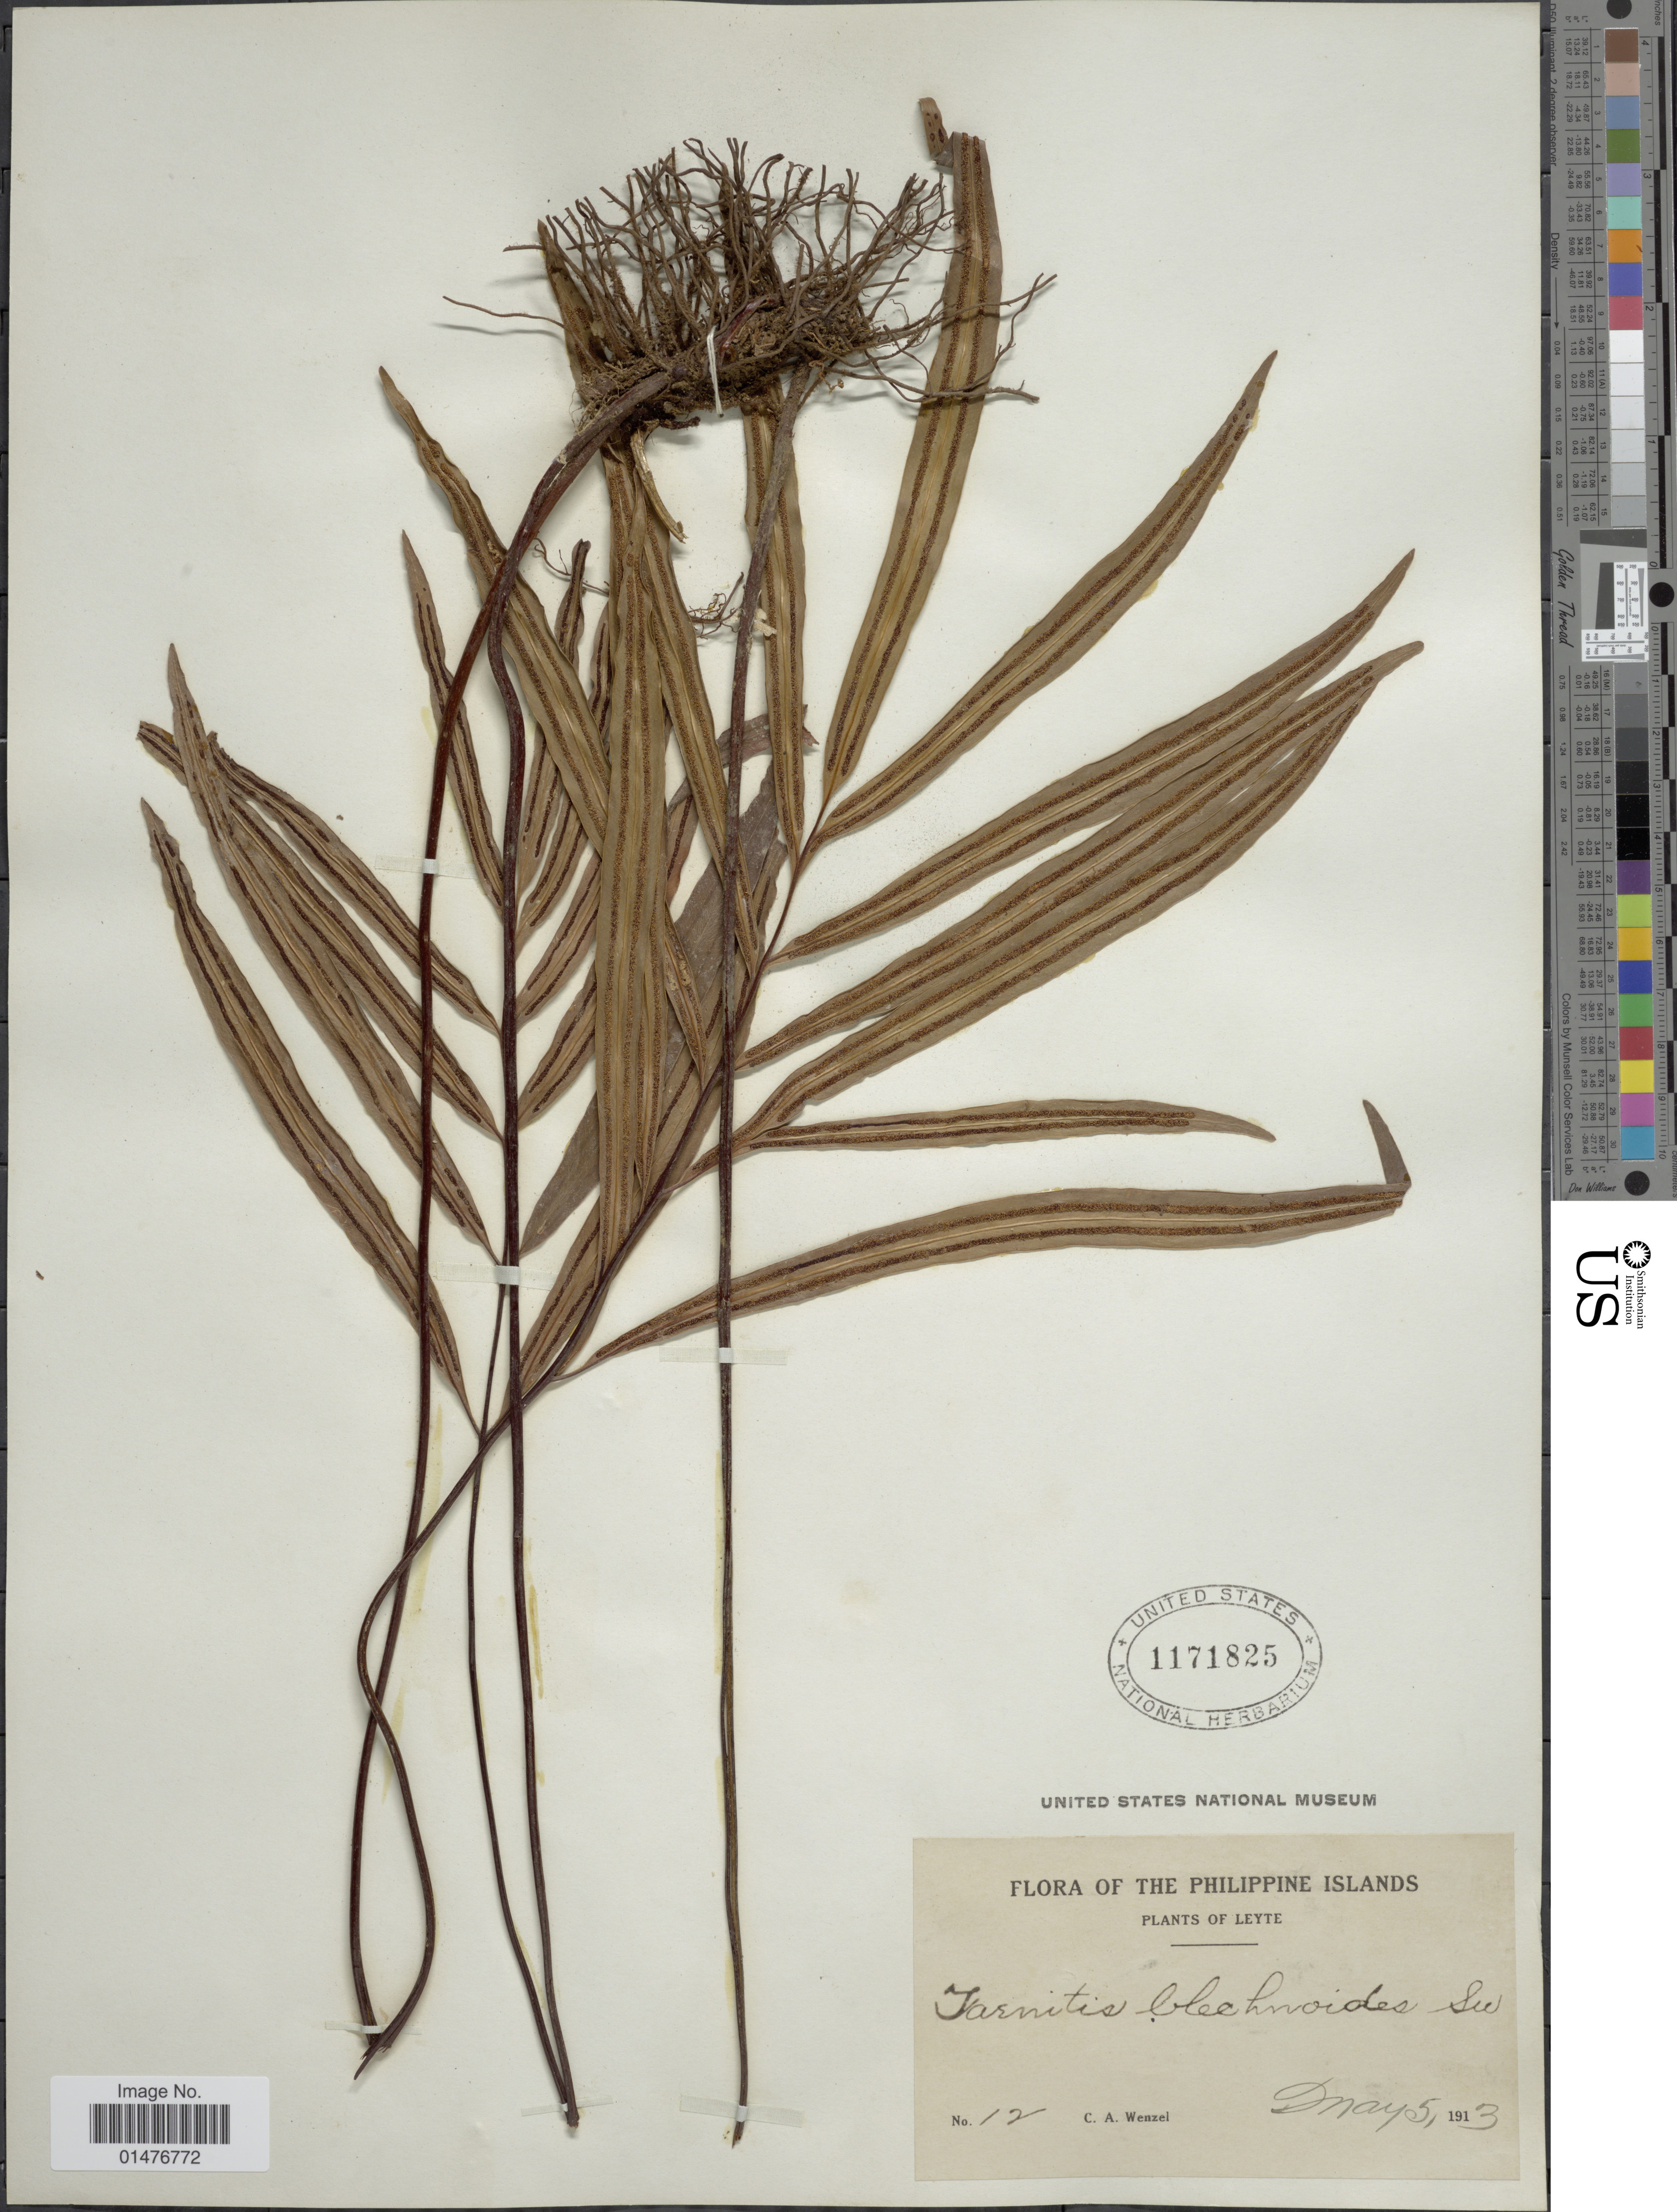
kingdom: Plantae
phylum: Tracheophyta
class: Polypodiopsida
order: Polypodiales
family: Pteridaceae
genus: Taenitis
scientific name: Taenitis blechnoides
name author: (Willd.) Sw.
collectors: C. Wenzel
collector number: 12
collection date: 1913-05-05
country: Philippines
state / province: Eastern Visayas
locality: Leyte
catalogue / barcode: US 1171825